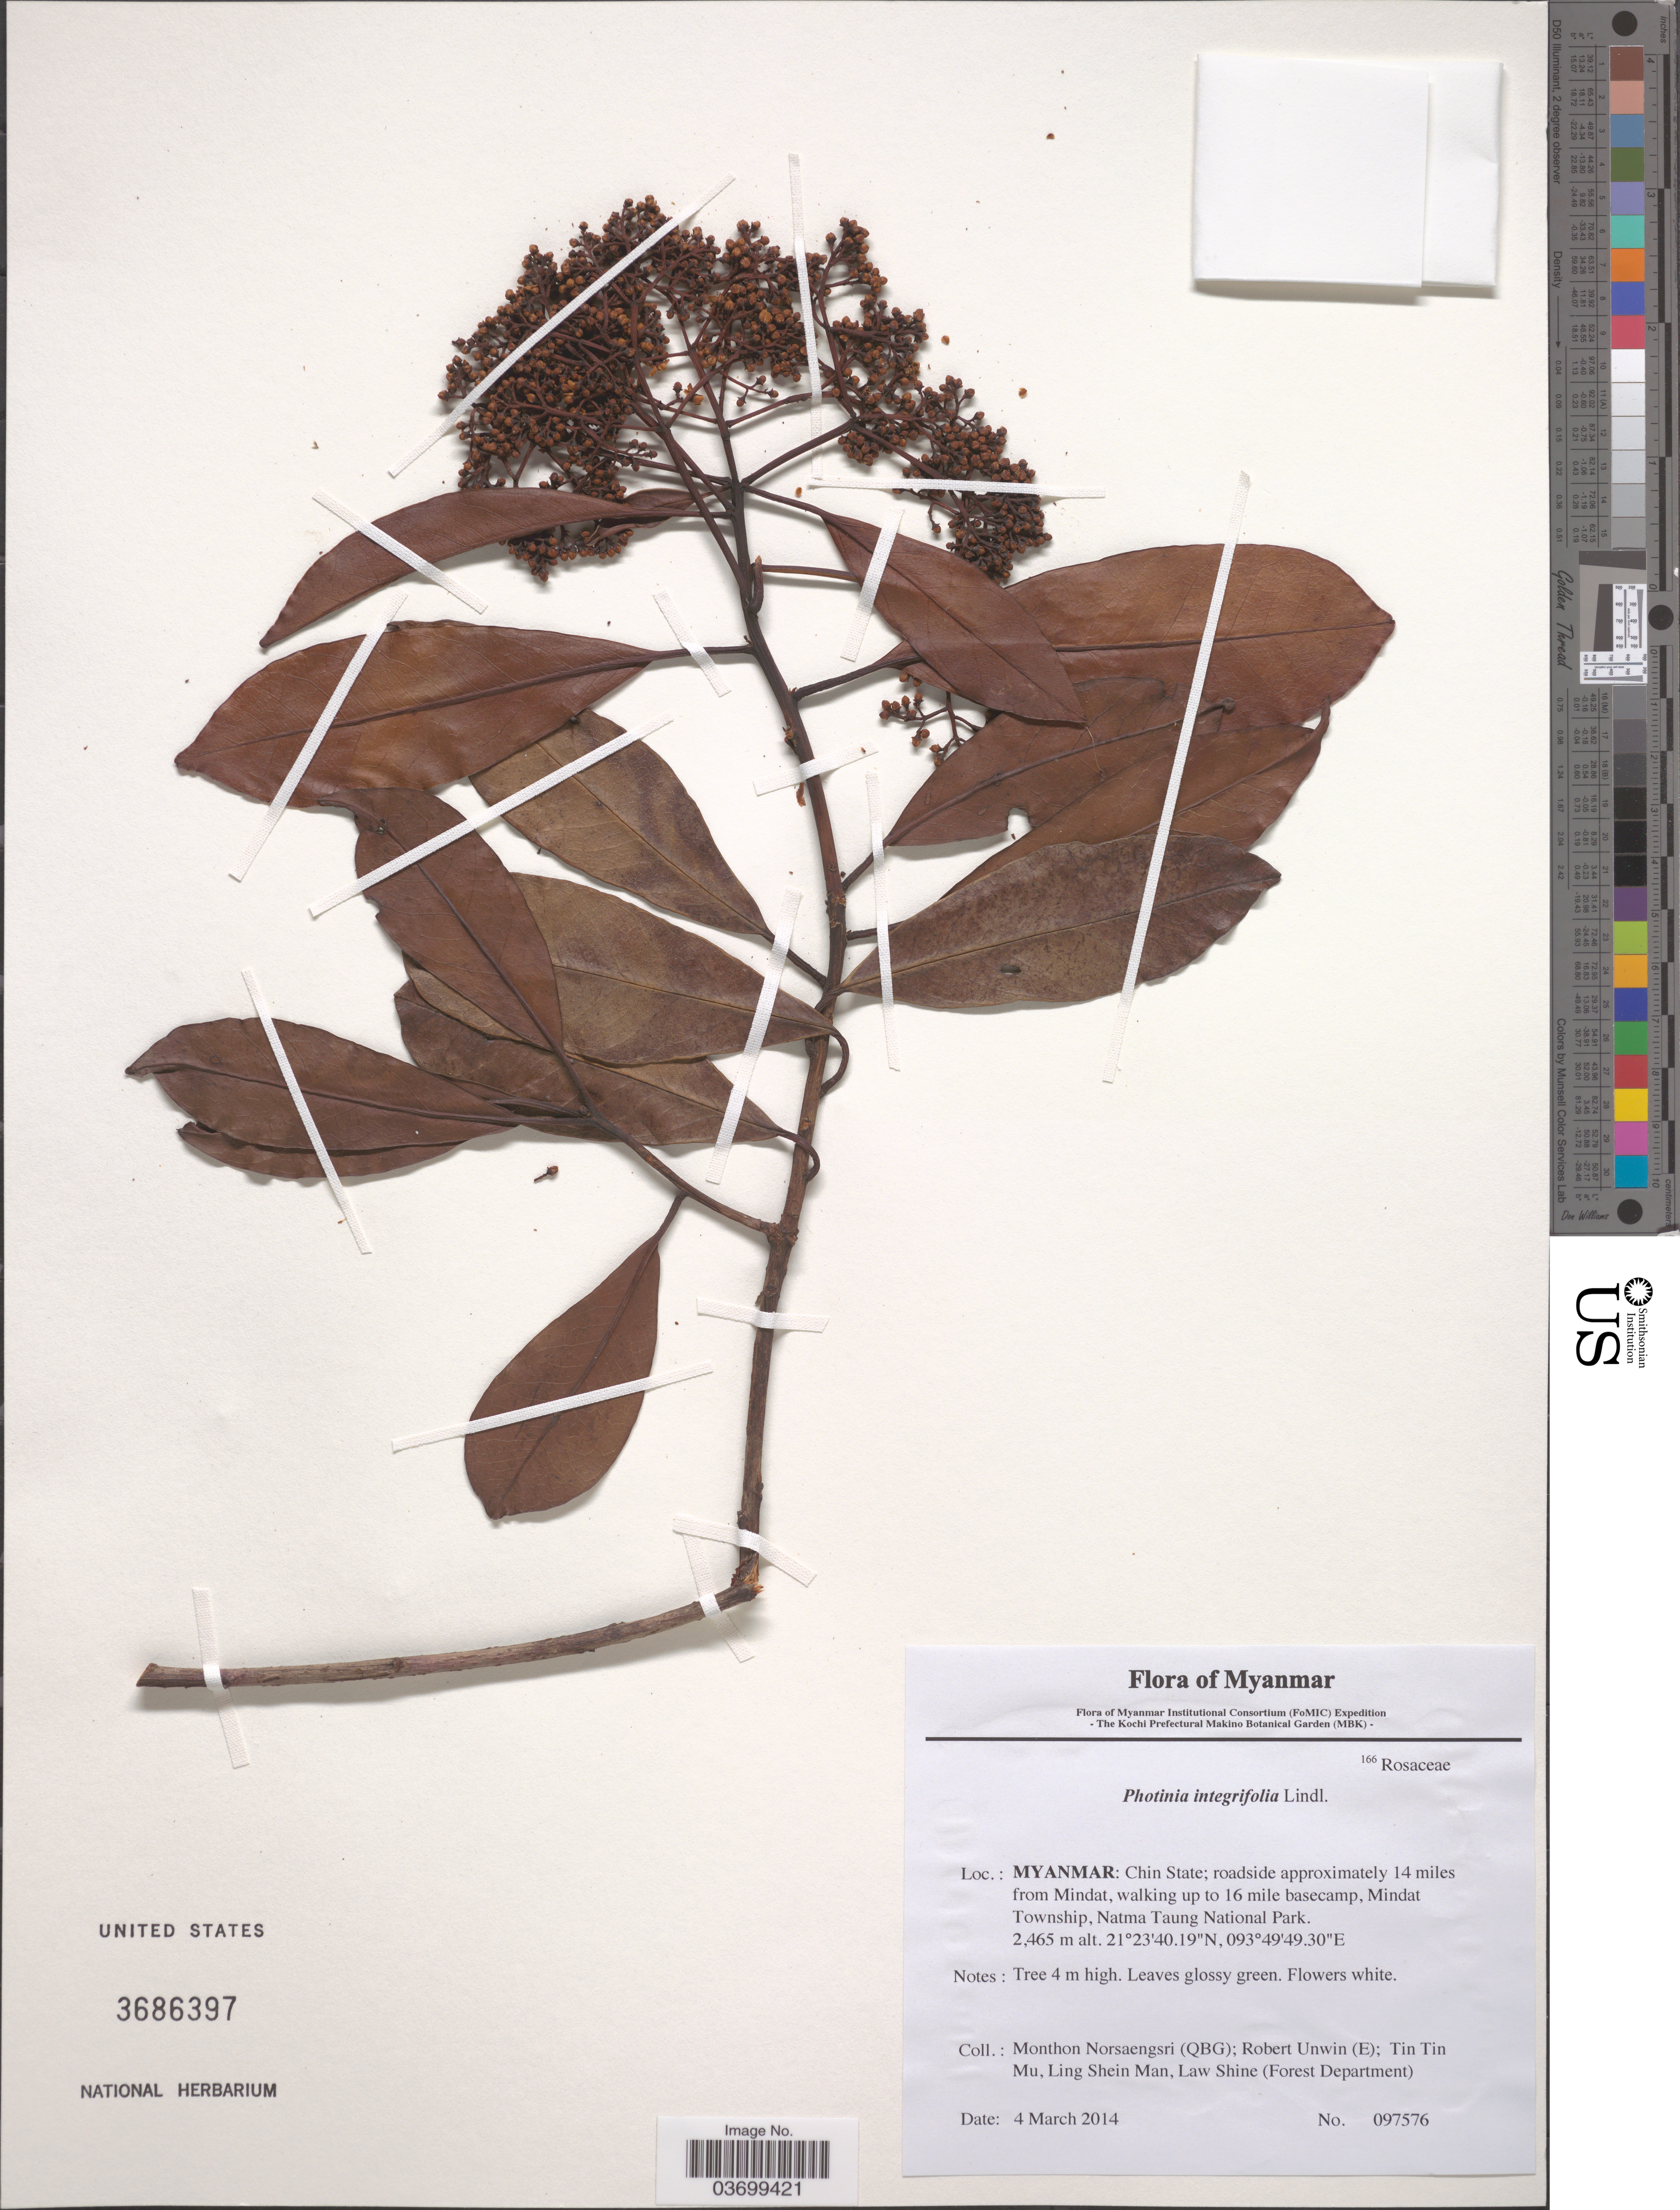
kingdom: Plantae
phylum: Tracheophyta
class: Magnoliopsida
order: Rosales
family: Rosaceae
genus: Photinia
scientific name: Photinia integrifolia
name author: Lindl.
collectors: M. Norsaengsri, R. Unwin, Tin Tin Mu, Ling Shein Man & L. Shine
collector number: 097576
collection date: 2014-03-04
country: Myanmar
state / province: Chin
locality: Roadside approximately 14 miles from Mindat, walking up to 16 mile basecamp, Mindat Township, Natma Taung National Park.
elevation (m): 2465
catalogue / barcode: US 3686397